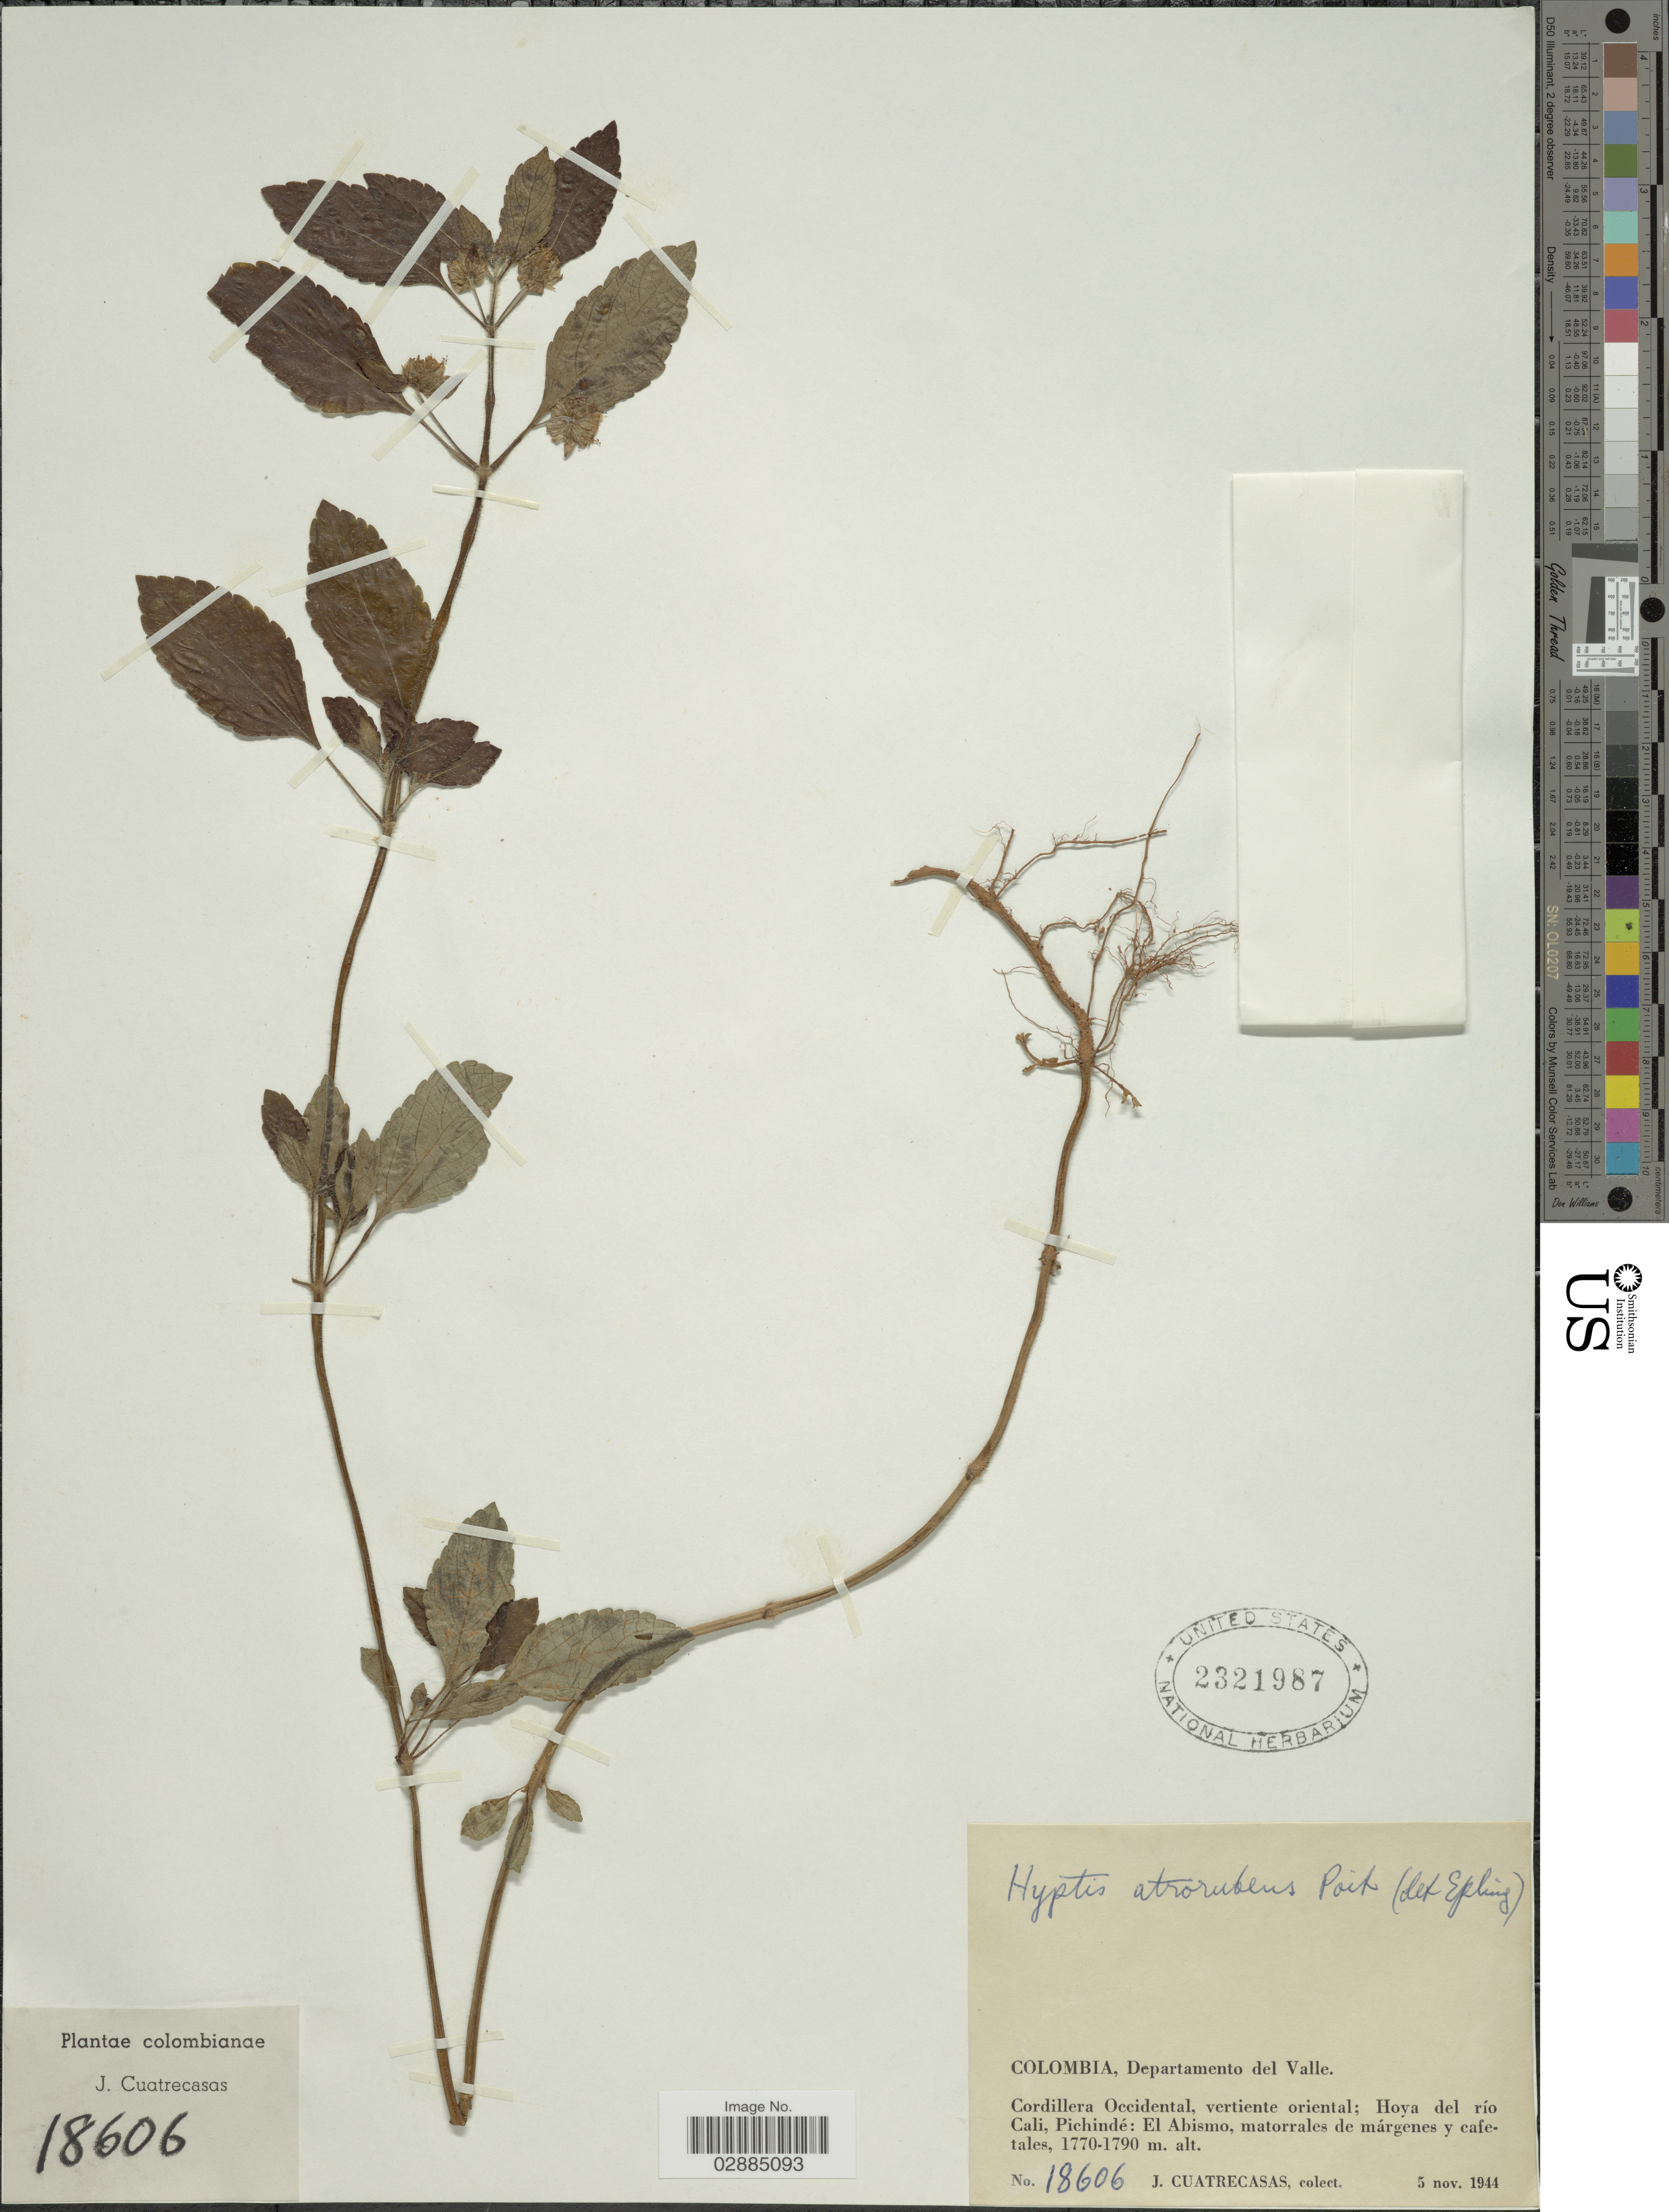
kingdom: Plantae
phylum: Tracheophyta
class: Magnoliopsida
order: Lamiales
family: Lamiaceae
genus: Hyptis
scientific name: Hyptis atrorubens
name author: Poit.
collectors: J. Cuatrecasas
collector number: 18606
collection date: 1944-11-05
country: Colombia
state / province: Valle del Cauca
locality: Departamento del Valle, Cordillera Occidental, vertiente oriental, Hoya del río Cali, Pichindé, El Abismo, matorrales de márgenes y cafetales.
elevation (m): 1770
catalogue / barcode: US 2321987